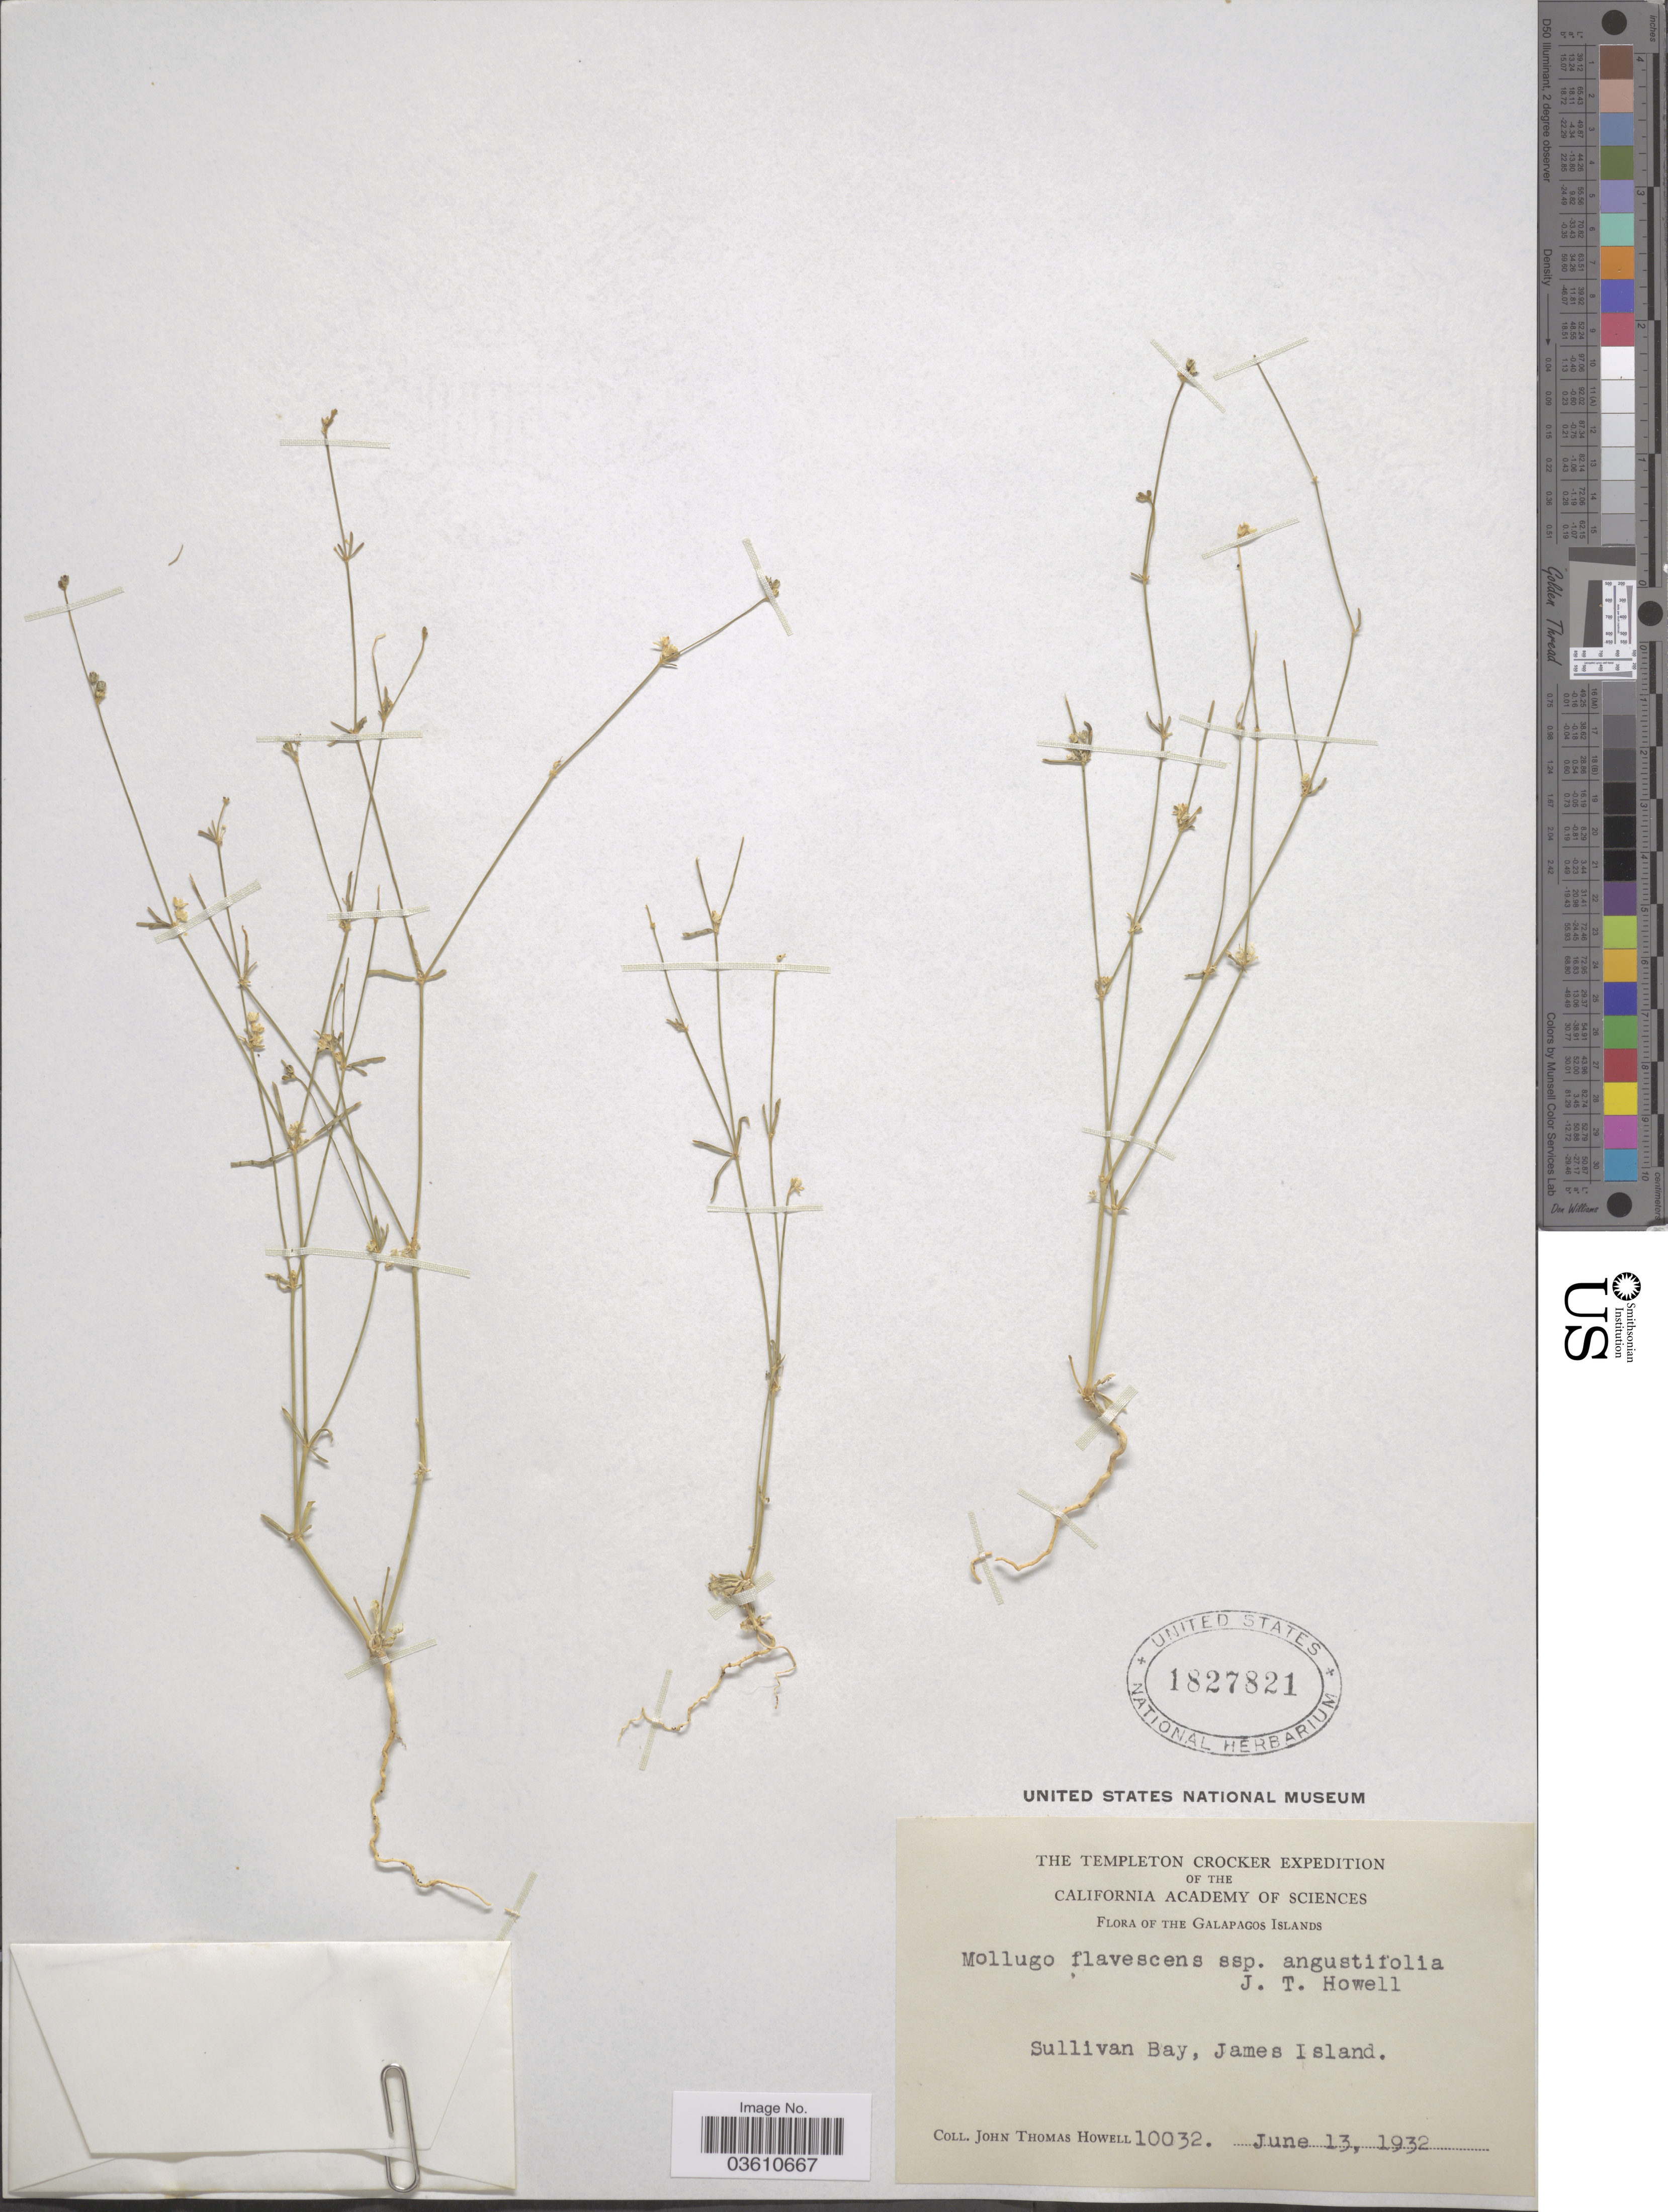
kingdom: Plantae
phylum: Tracheophyta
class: Magnoliopsida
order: Caryophyllales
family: Molluginaceae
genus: Mollugo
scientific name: Mollugo flavescens subsp. gracillima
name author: (Andersson) Eliasson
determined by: Strong, Mark T., (BOT), Smithsonian Institution - National Museum of Natural History (UNITED STATES)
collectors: J. T. Howell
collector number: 10032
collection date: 1932-06-13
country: Ecuador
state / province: Colón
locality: The Galapagos Islands. Sullivan Bay, James Island.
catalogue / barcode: US 1827821